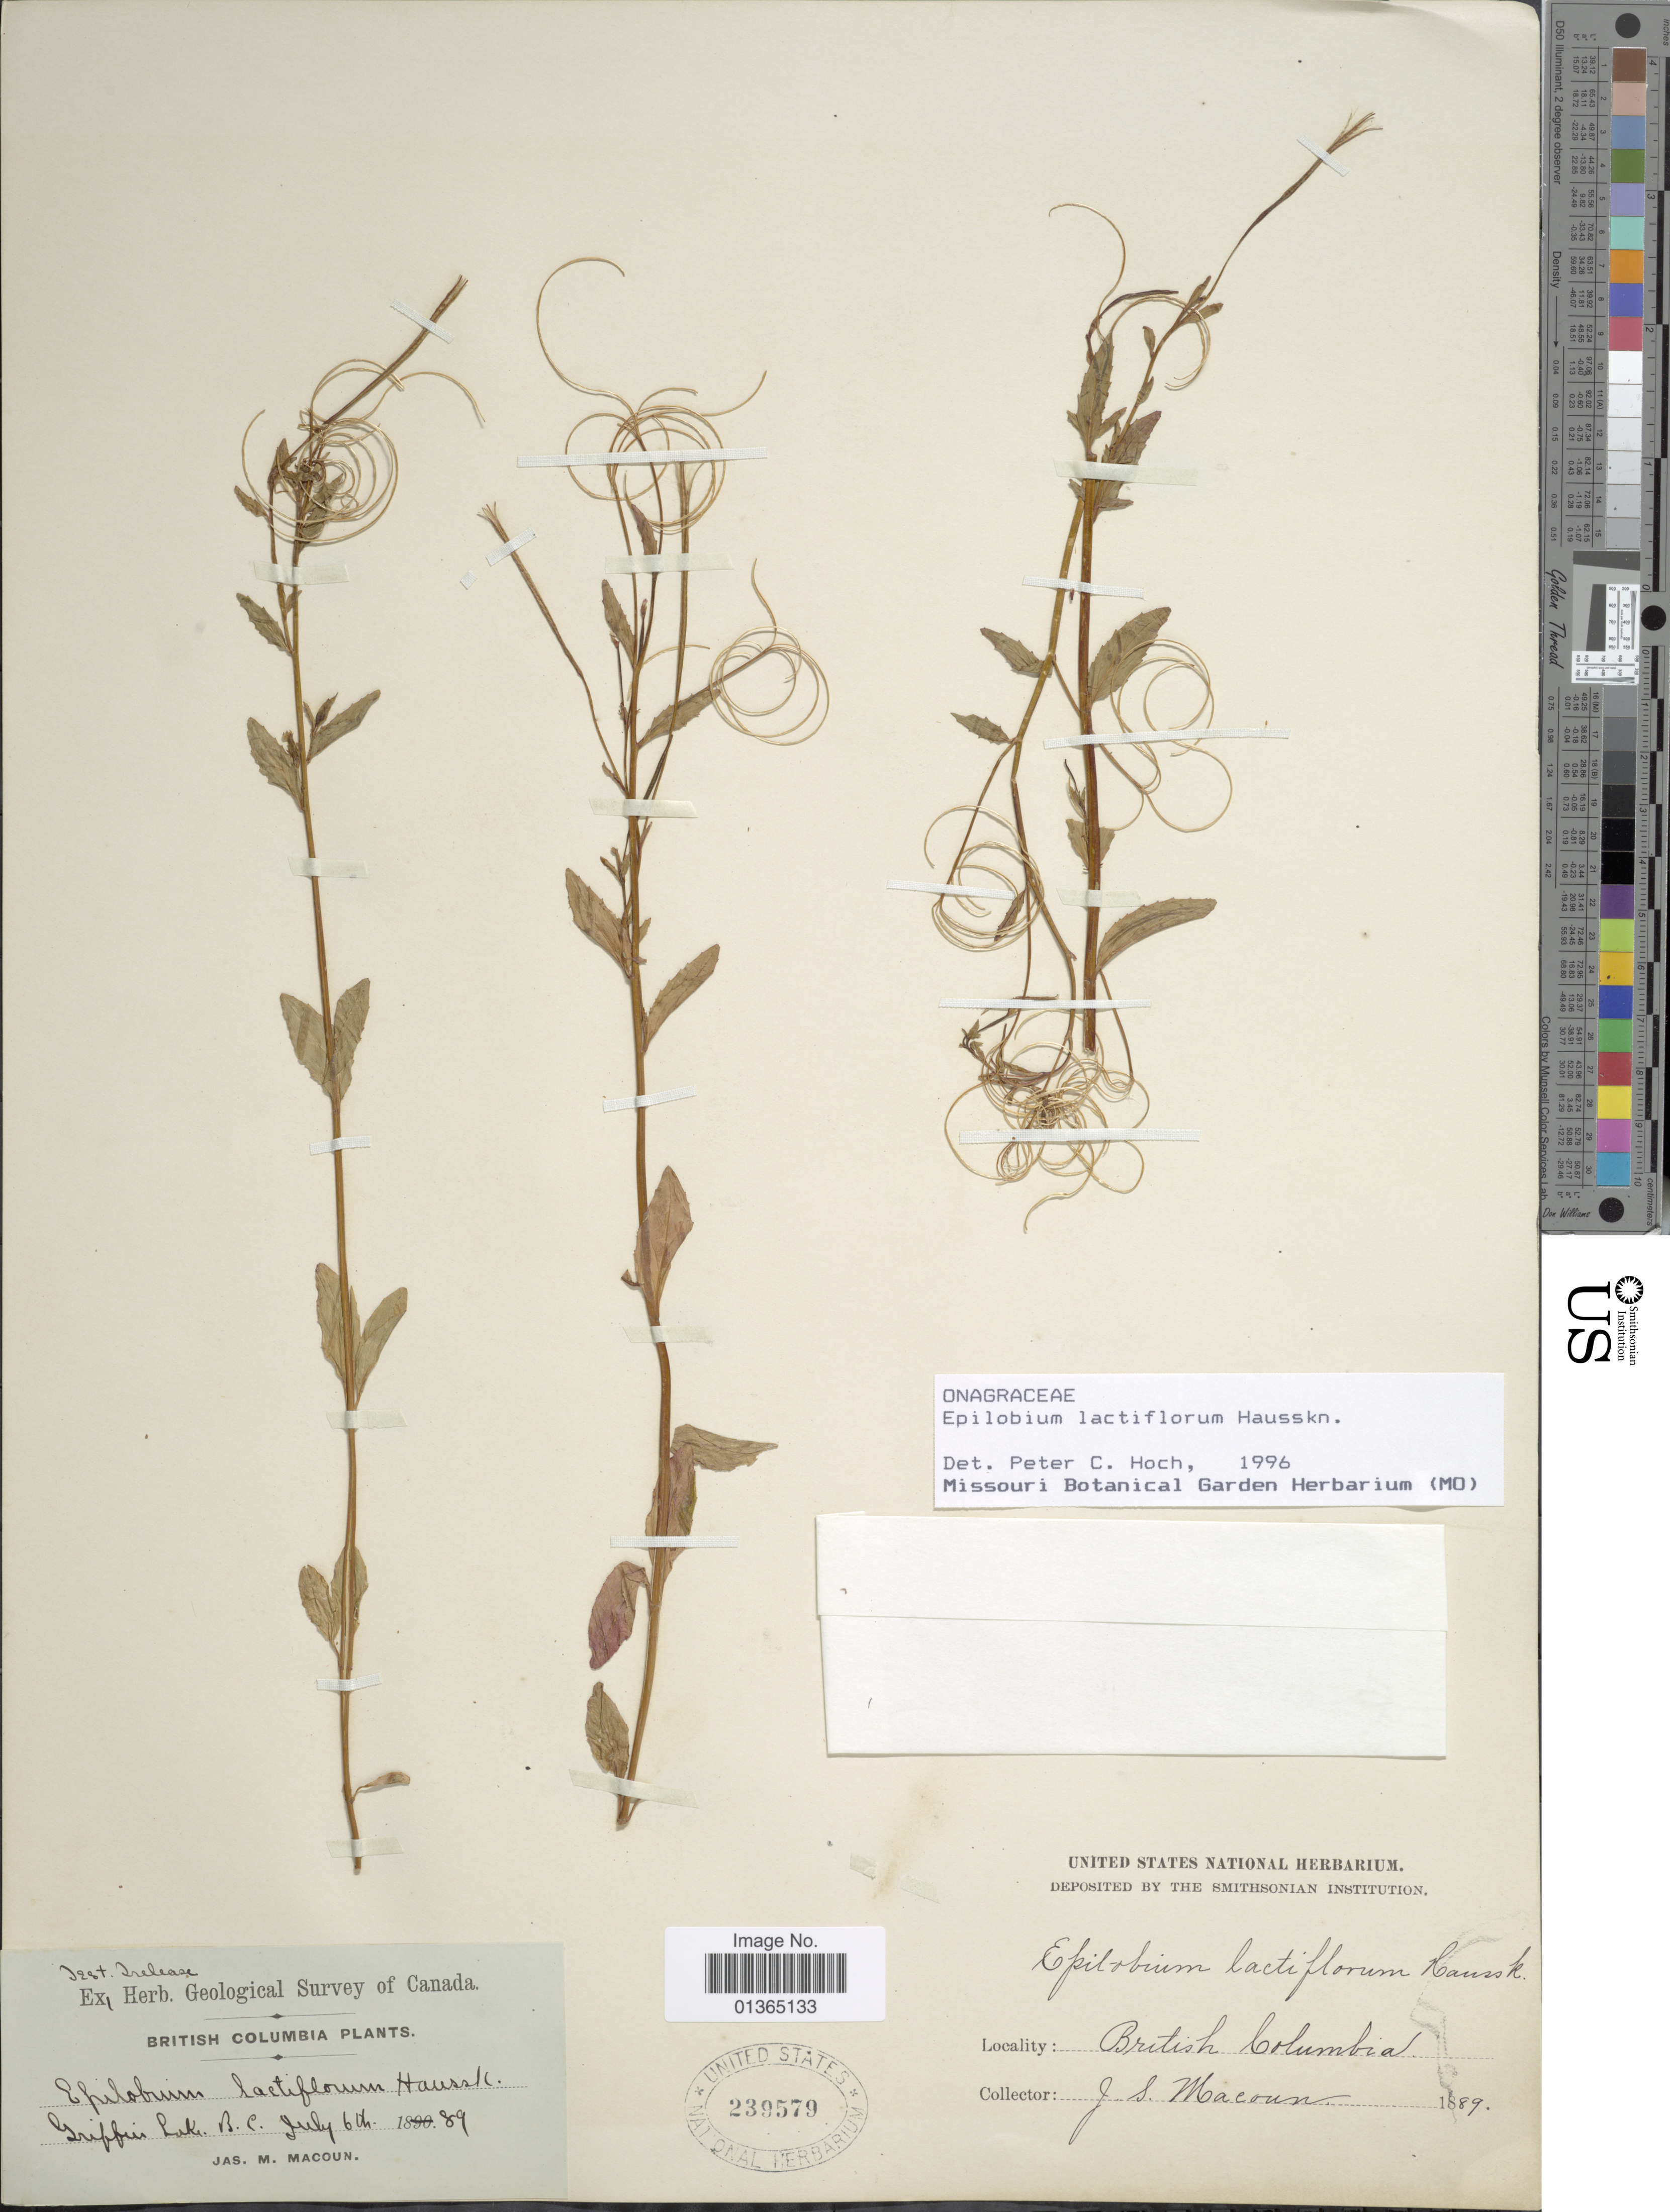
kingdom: Plantae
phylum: Tracheophyta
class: Magnoliopsida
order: Myrtales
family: Onagraceae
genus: Epilobium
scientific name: Epilobium lactiflorum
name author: Hausskn.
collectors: J. M. Macoun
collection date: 1889-07-06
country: Canada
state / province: British Columbia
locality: Griffin Lake.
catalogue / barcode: US 239579